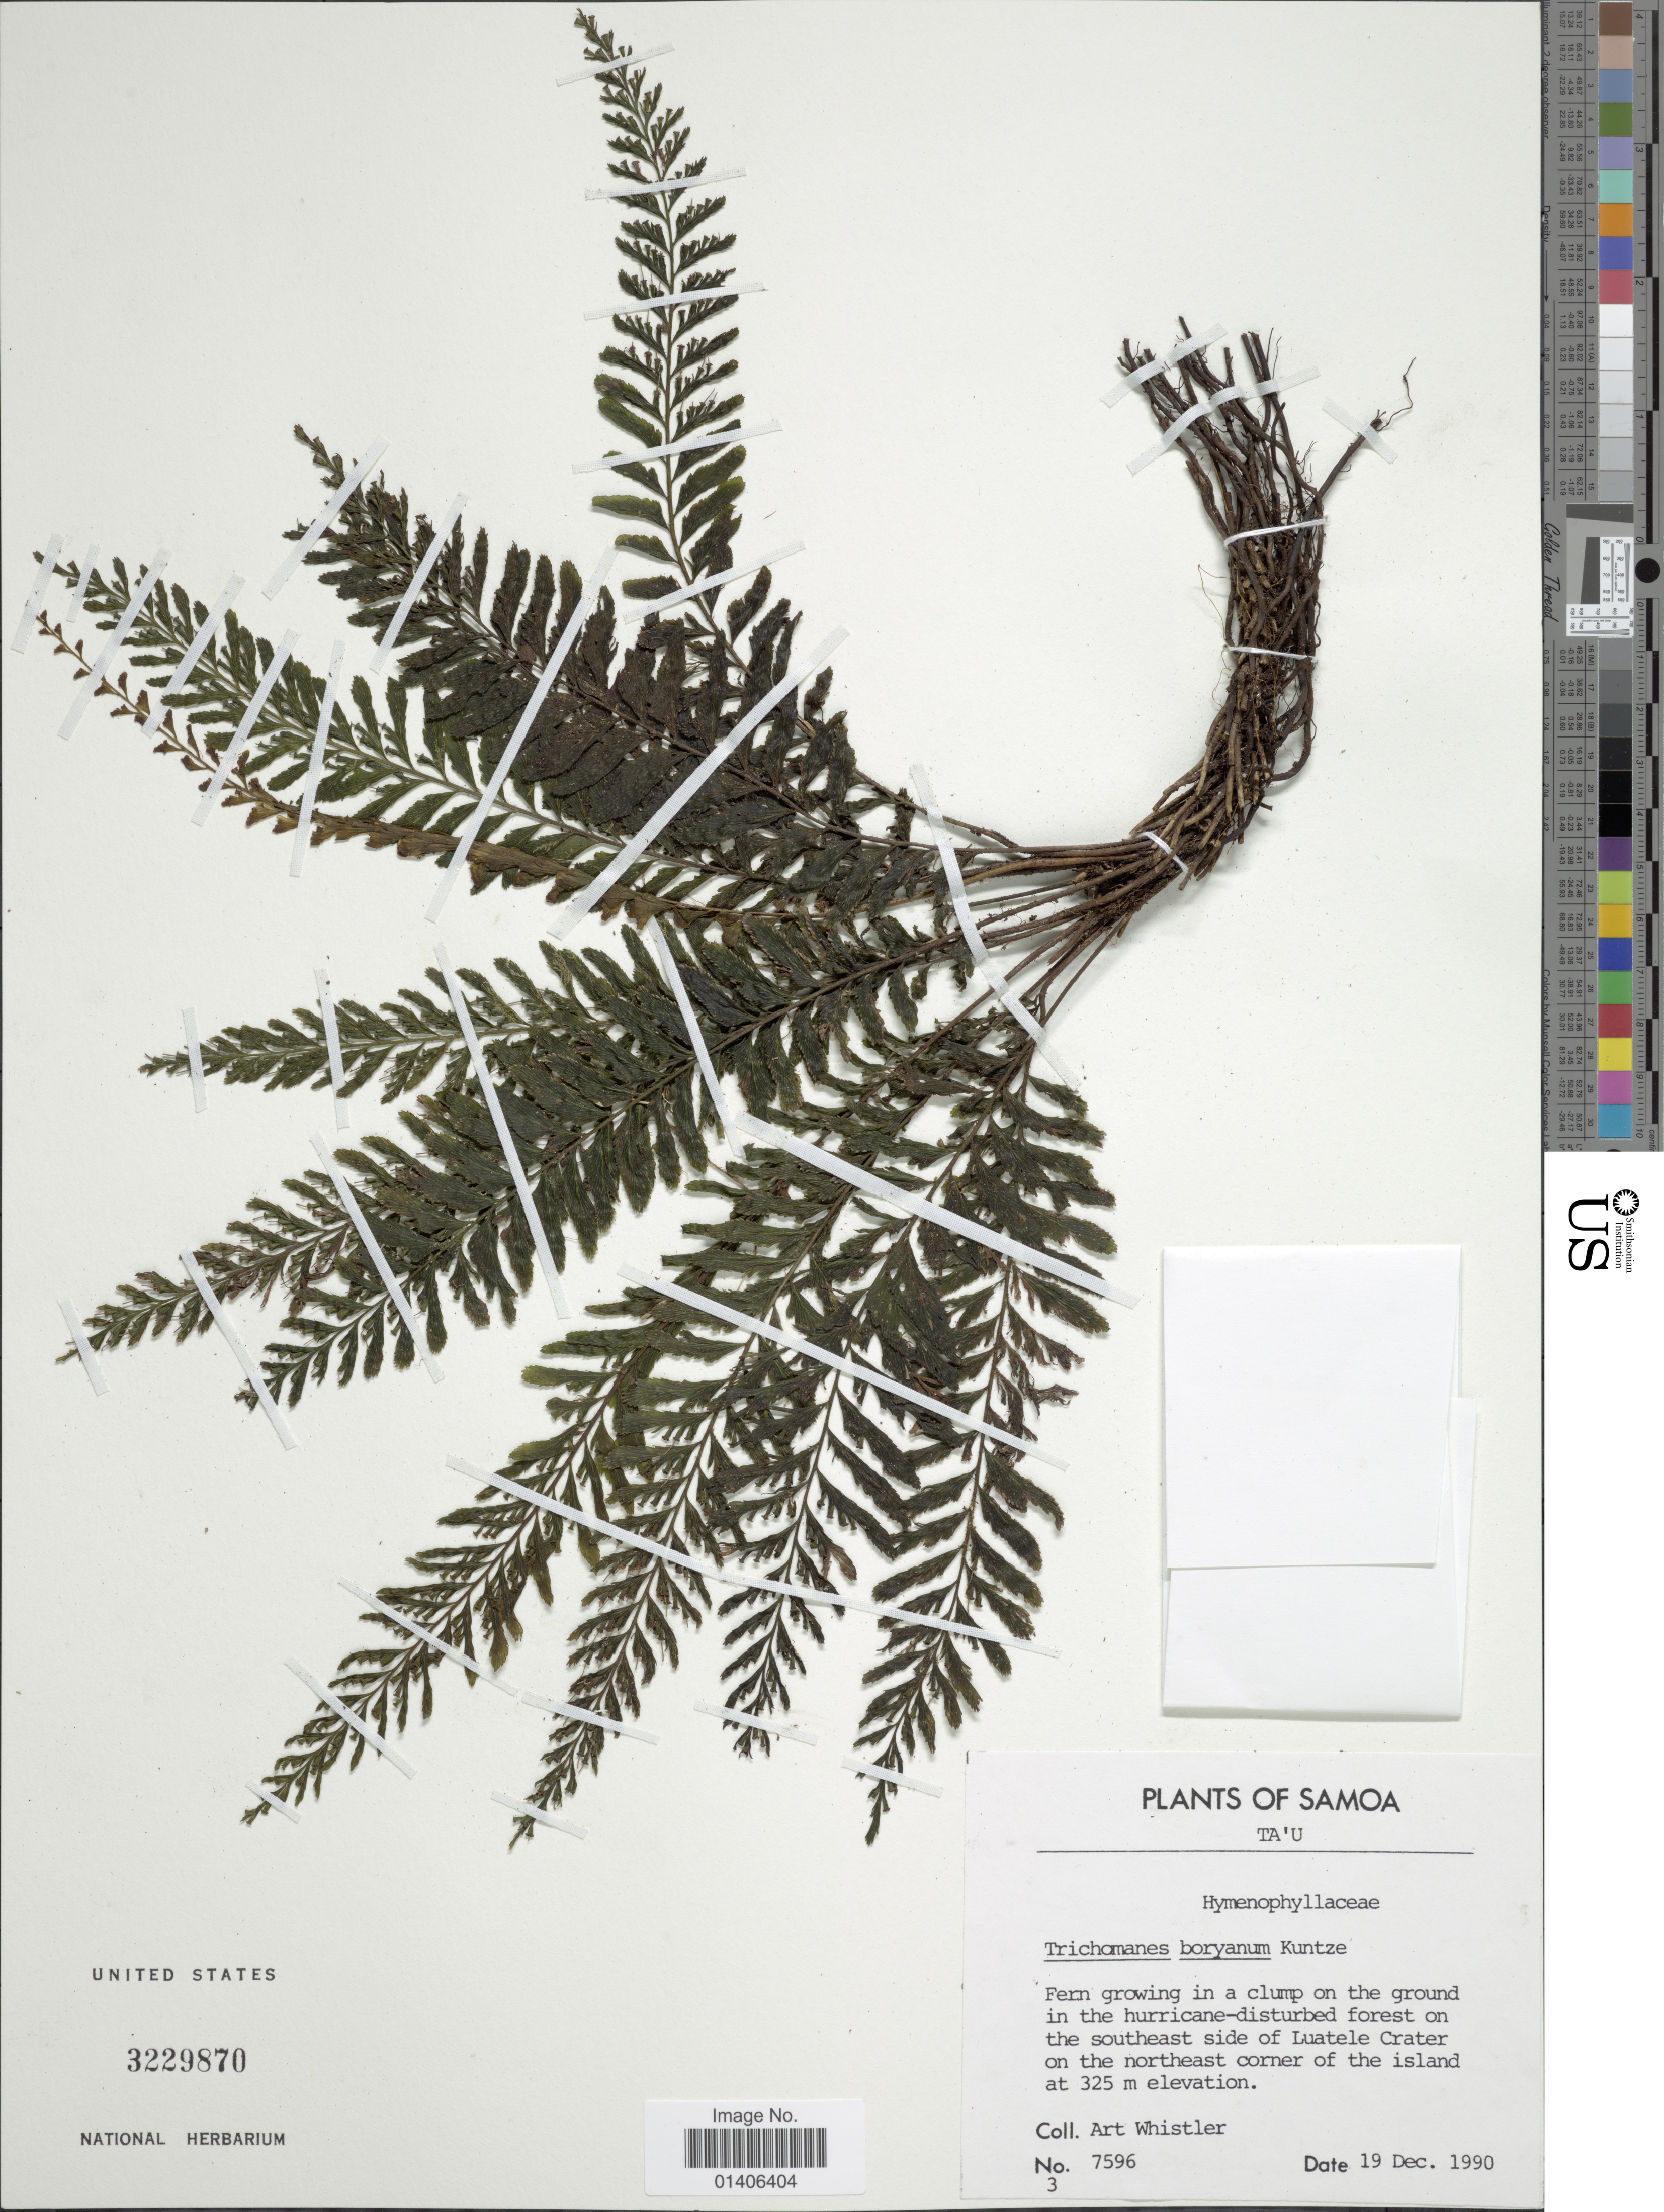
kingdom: Plantae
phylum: Tracheophyta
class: Polypodiopsida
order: Hymenophyllales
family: Hymenophyllaceae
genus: Cephalomanes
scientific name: Cephalomanes atrovirens subsp. boryanum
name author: (Kunze) K. Iwats.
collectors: A. Whistler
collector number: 7596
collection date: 1990-12-19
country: American Samoa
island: Ta'u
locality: Ta'u, on the southeast side of Luatele Crater at the northeast corner of the island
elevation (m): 325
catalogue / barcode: US 3229870